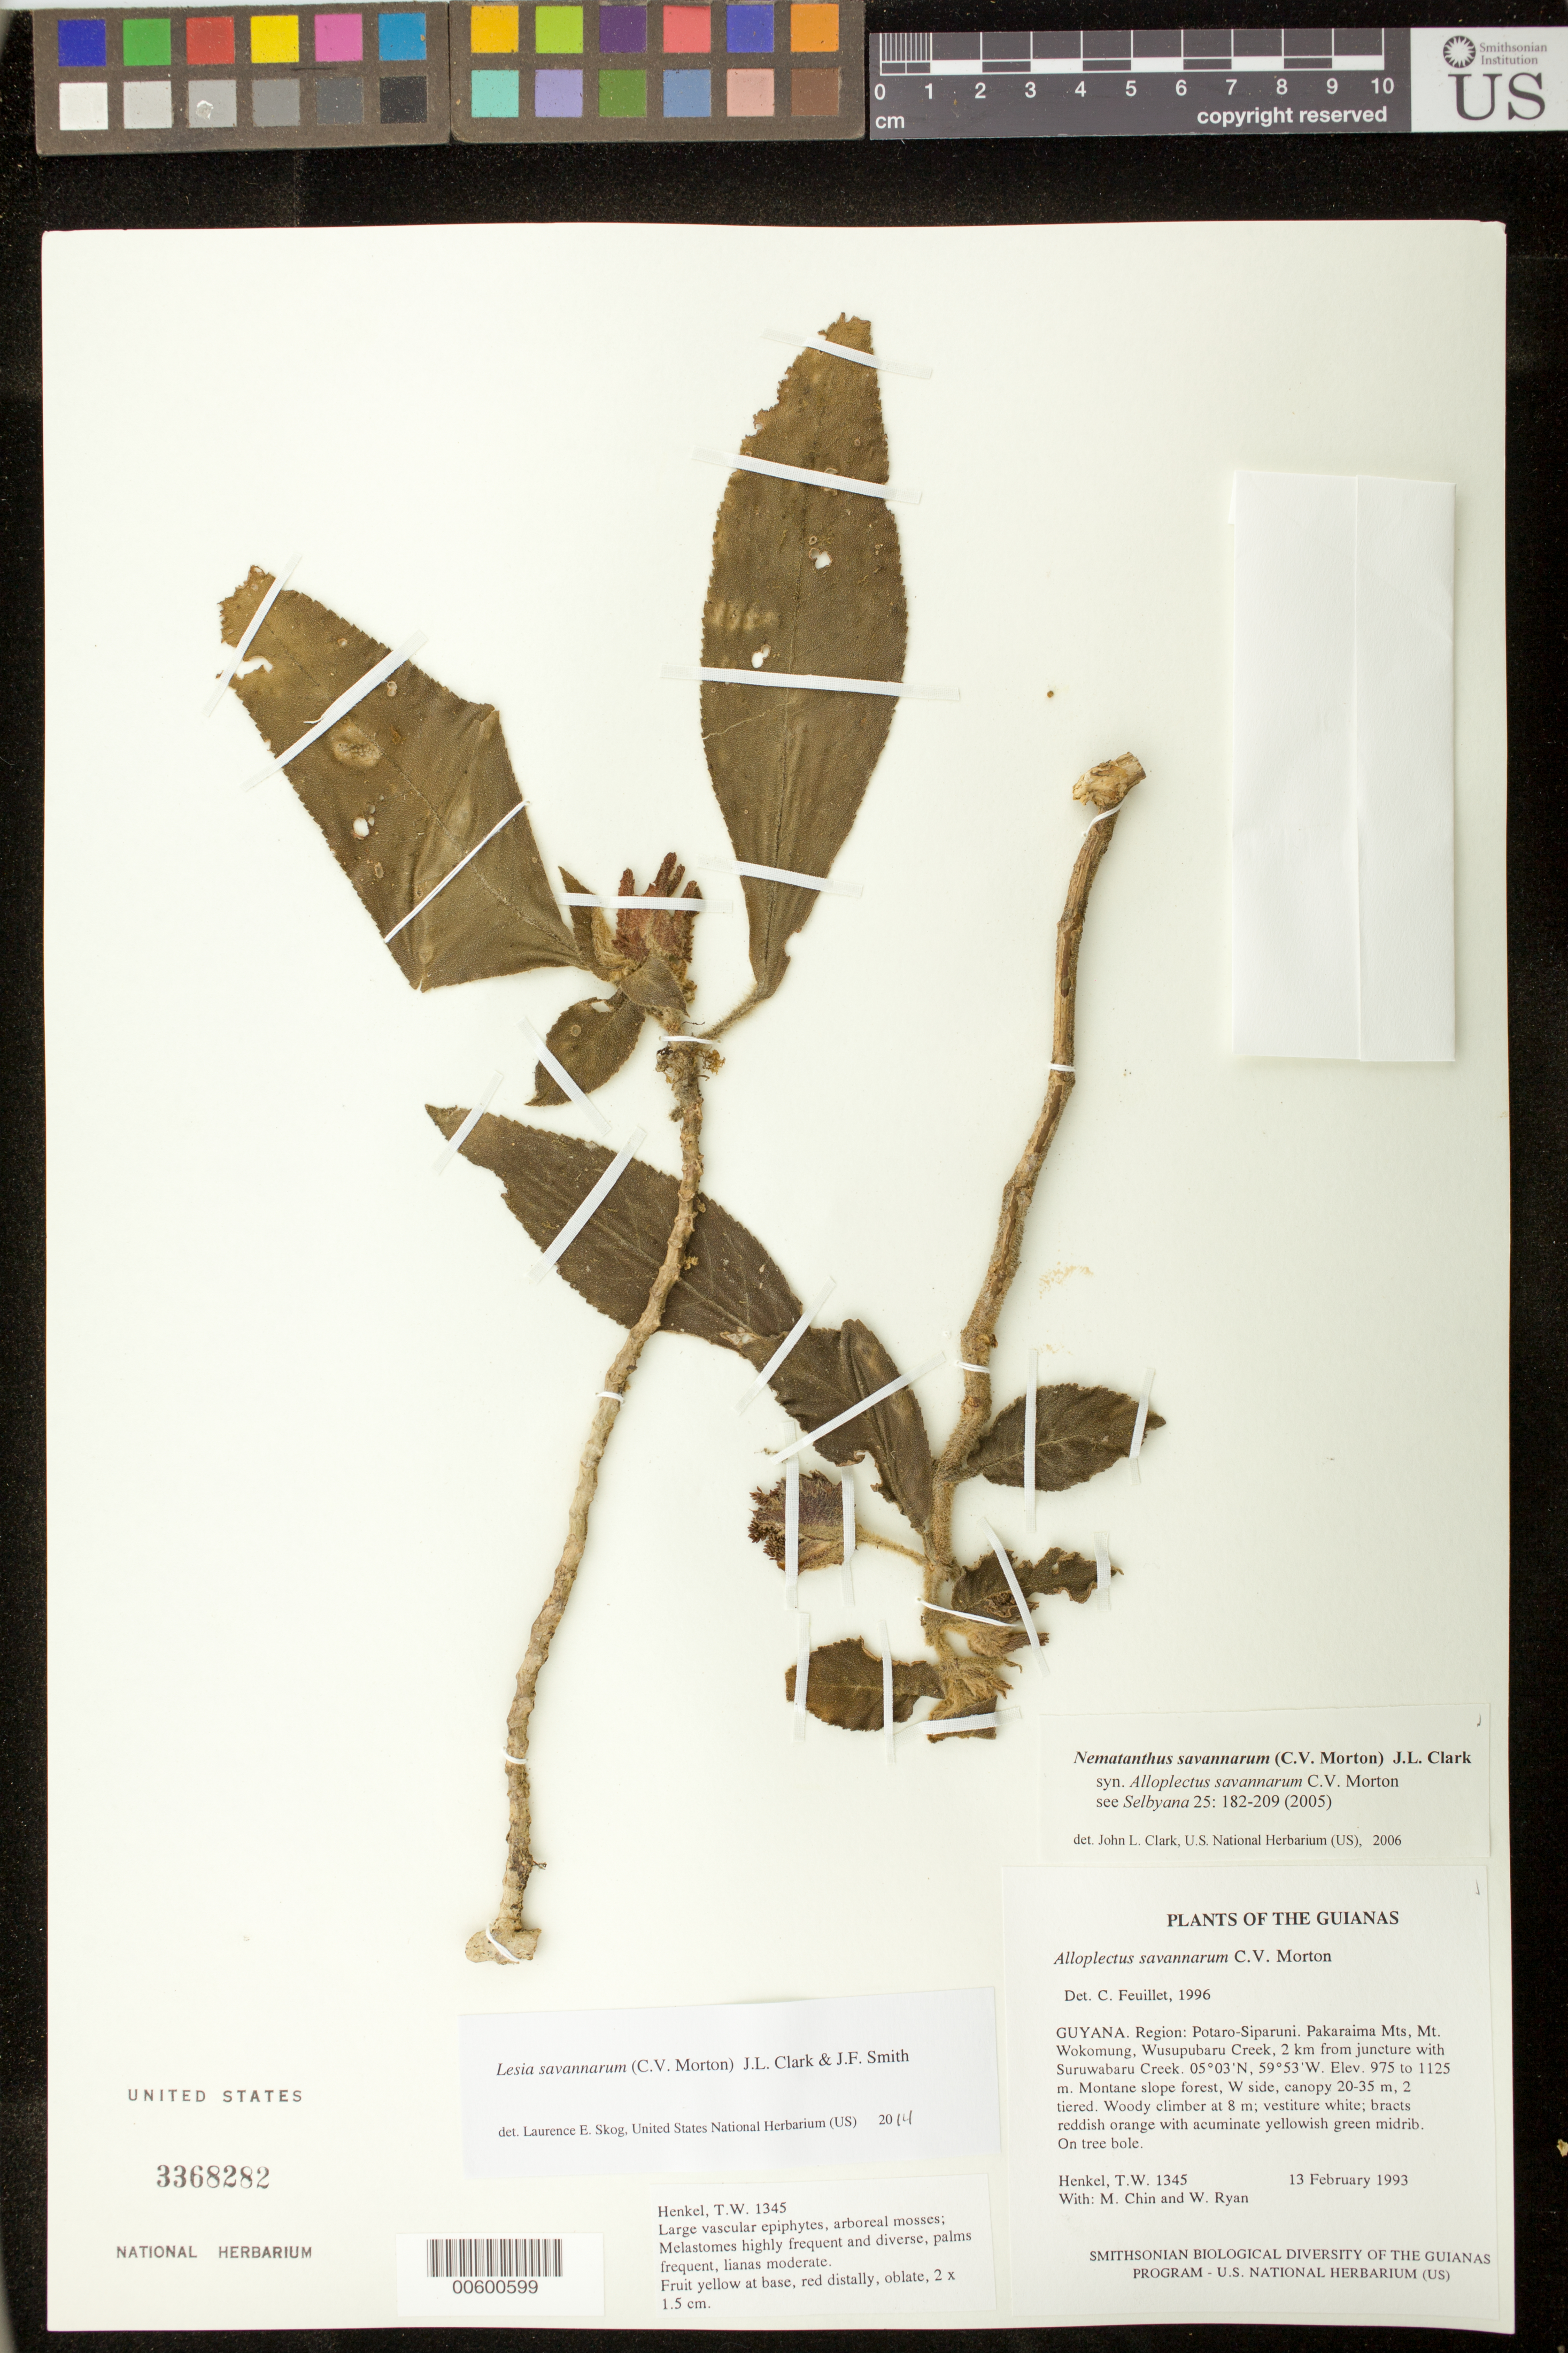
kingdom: Plantae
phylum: Tracheophyta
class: Magnoliopsida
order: Lamiales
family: Gesneriaceae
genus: Lesia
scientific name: Lesia savannarum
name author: (C.V. Morton) J.L. Clark & J.F. Sm.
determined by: Skog, Laurence E.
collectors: T. Henkel, M. Chin & W. Ryan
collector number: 1345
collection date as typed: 13 Feb 1993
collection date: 1993-02-13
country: Guyana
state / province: Potaro-Siparuni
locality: Pakaraima Mts., Mt. Wokomung, Wusupubaru Creek, 2 km from juncture with Suruwabaru Creek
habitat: Montane slope forest, W side, canopy 20-35 m, 2 tiered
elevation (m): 975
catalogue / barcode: US 3368282